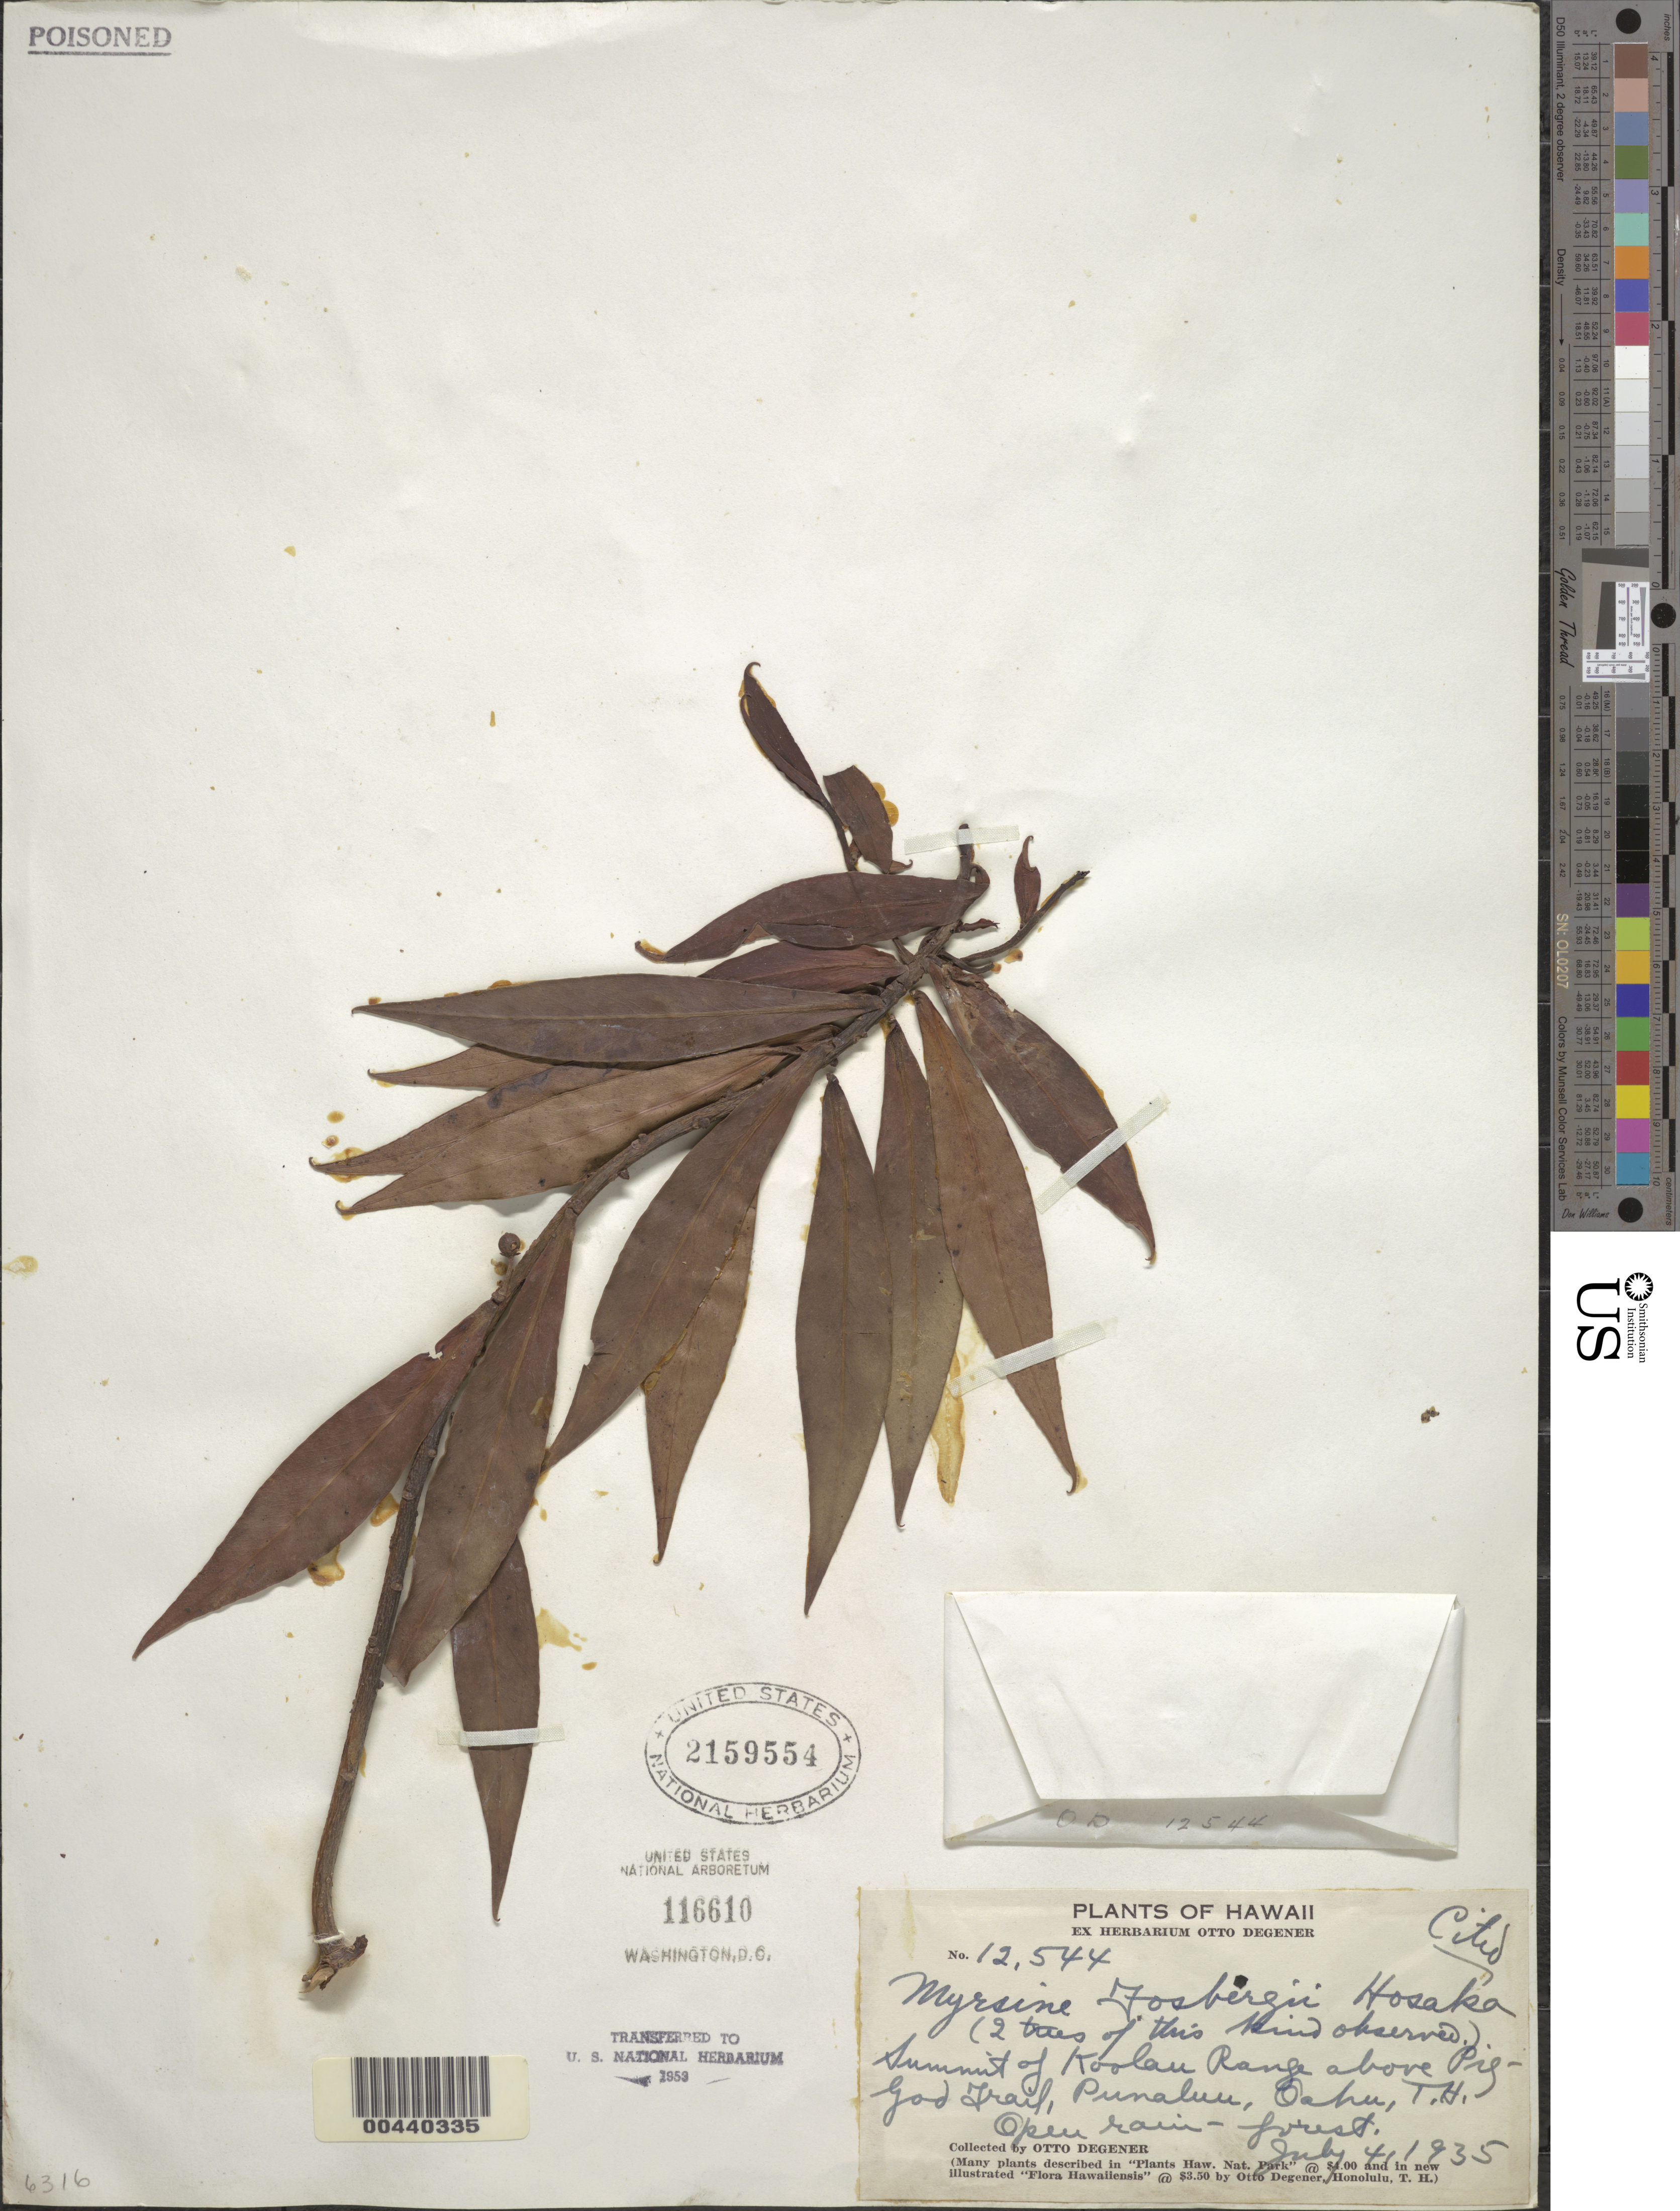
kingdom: Plantae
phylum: Tracheophyta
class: Magnoliopsida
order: Ericales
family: Primulaceae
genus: Myrsine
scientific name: Myrsine fosbergii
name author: Hosaka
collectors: O. Degener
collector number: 12544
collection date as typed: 4 Jul 1935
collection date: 1935-07-04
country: United States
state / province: Hawaii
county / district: Honolulu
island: Oahu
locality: Summit of Koolau Range above Pig-God Trail, Punaluu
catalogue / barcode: US 2159554